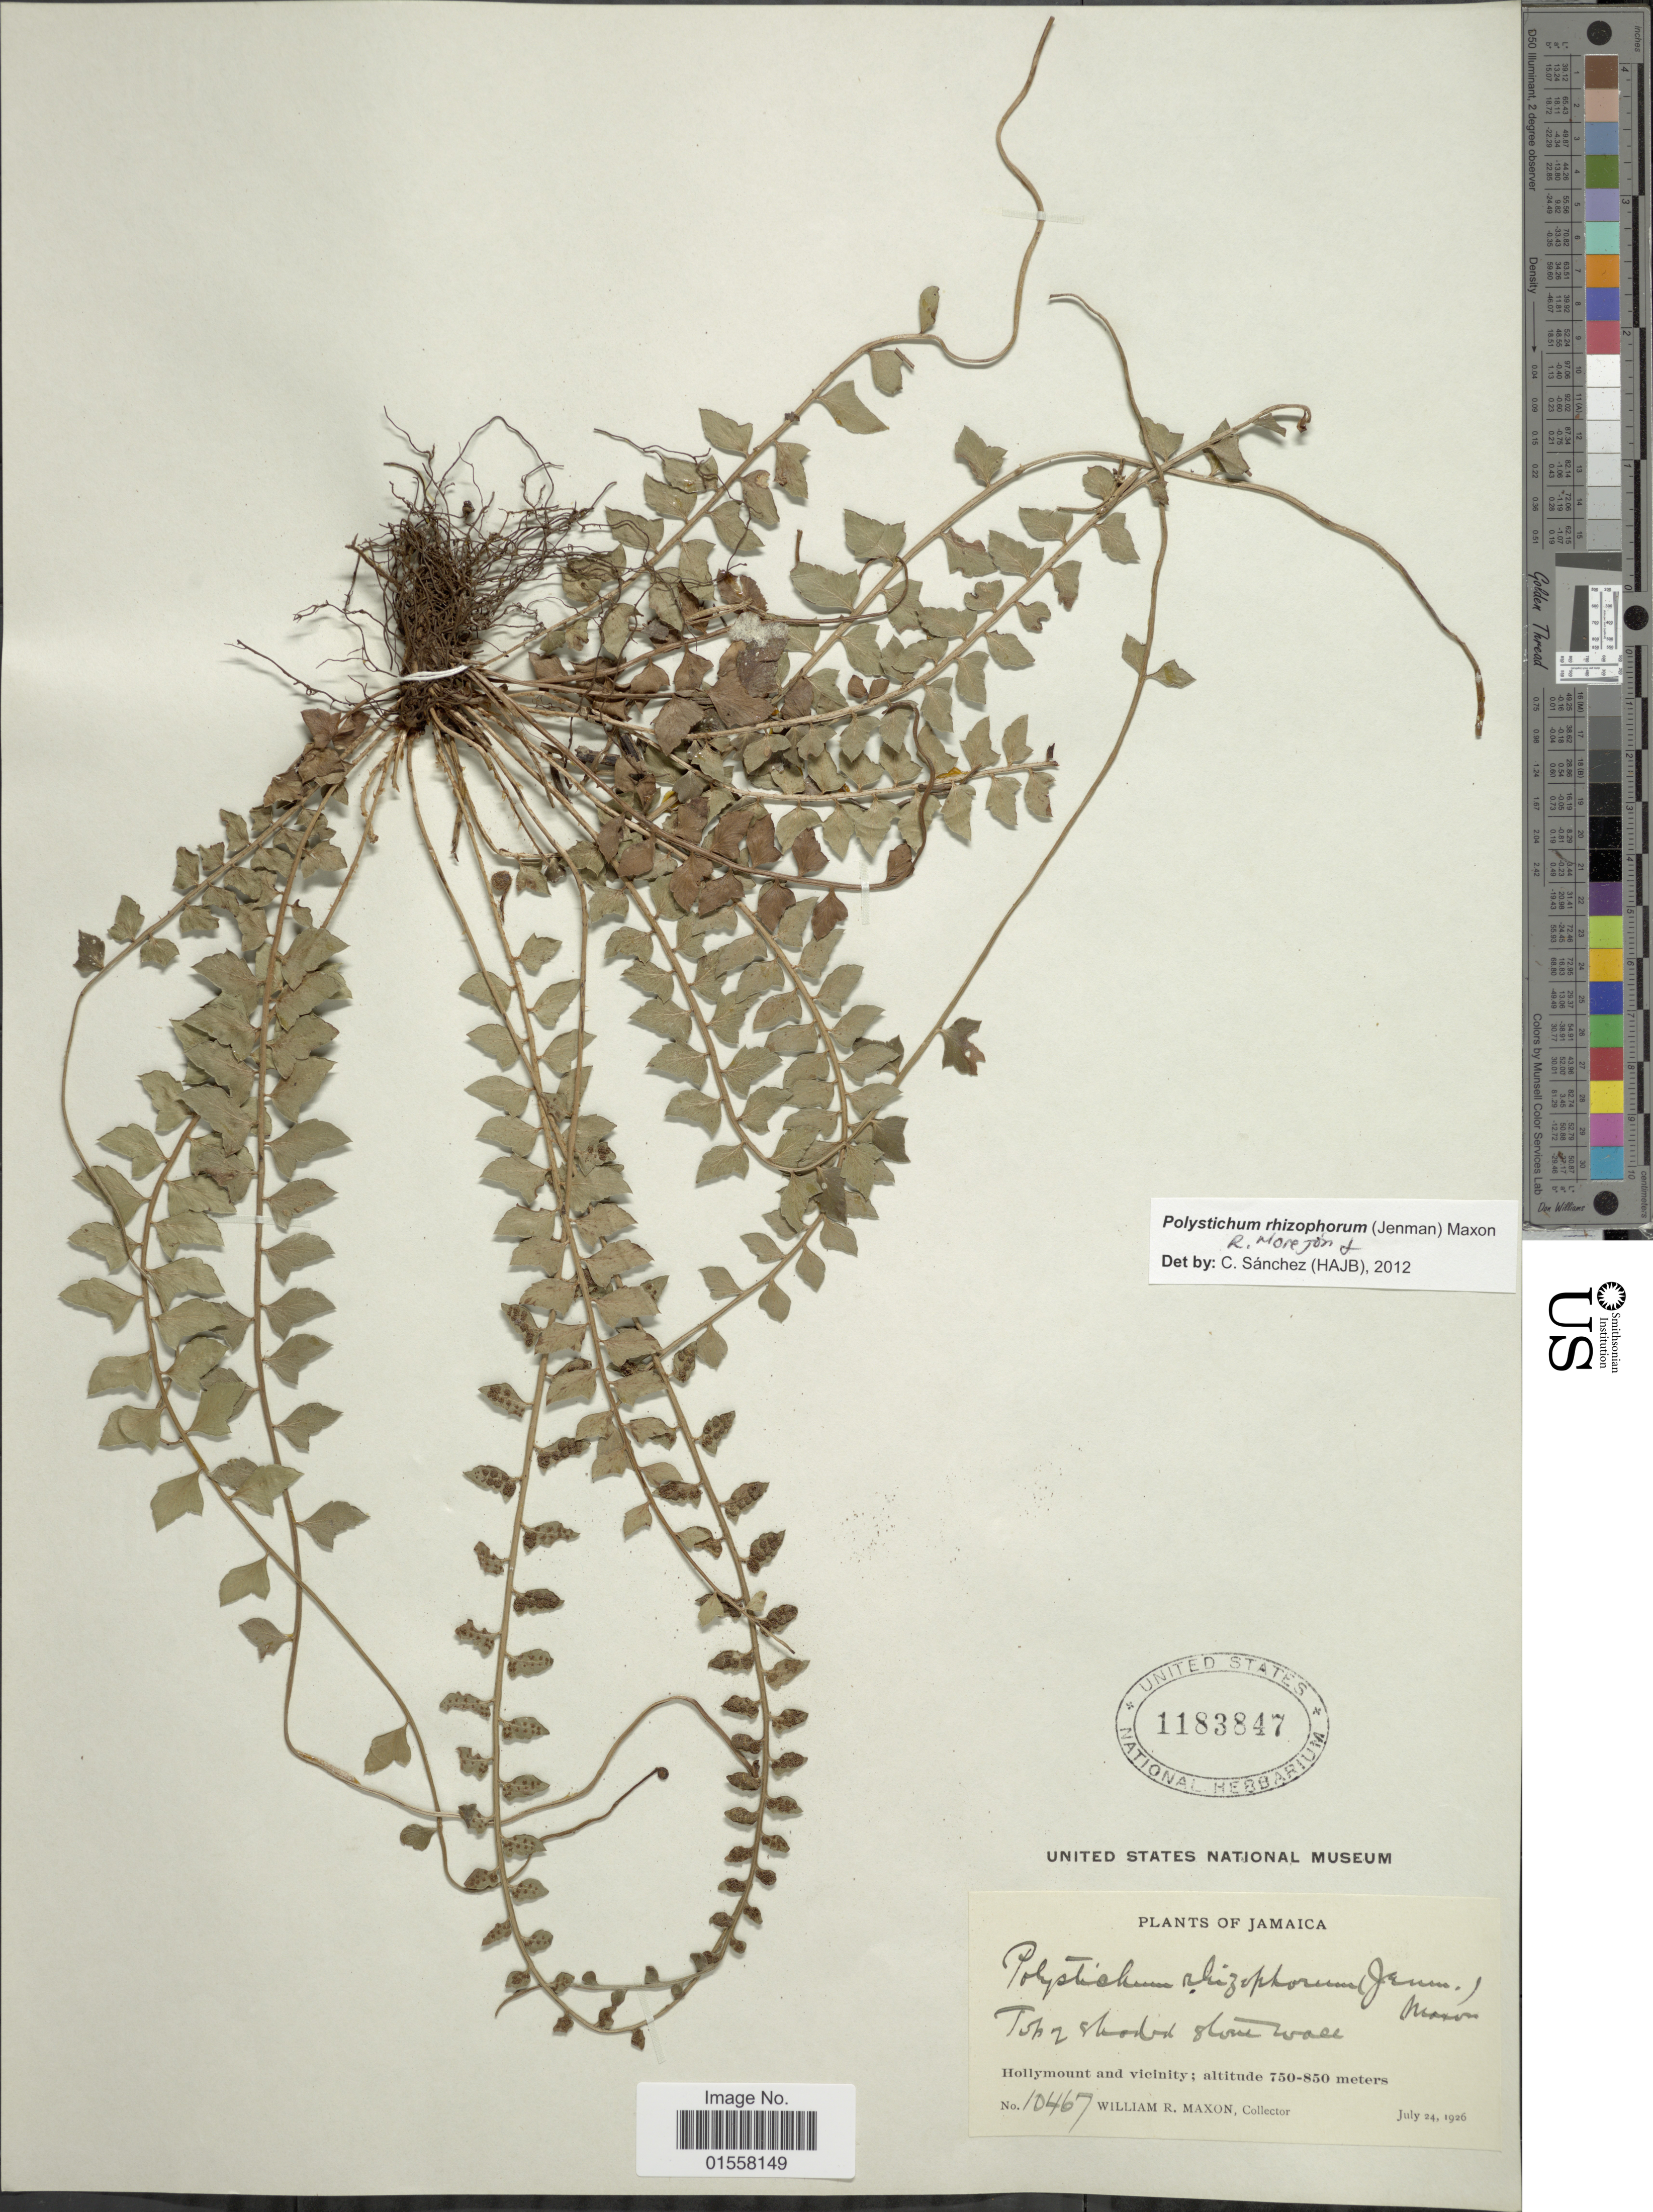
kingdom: Plantae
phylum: Tracheophyta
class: Polypodiopsida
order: Polypodiales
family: Dryopteridaceae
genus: Polystichum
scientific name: Polystichum rhizophorum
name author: (Jenman) Maxon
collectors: W. R. Maxon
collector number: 10467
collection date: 1926-07-24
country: Jamaica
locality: Jamaica, Hollymount and vicinity.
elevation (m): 750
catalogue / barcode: US 1183847